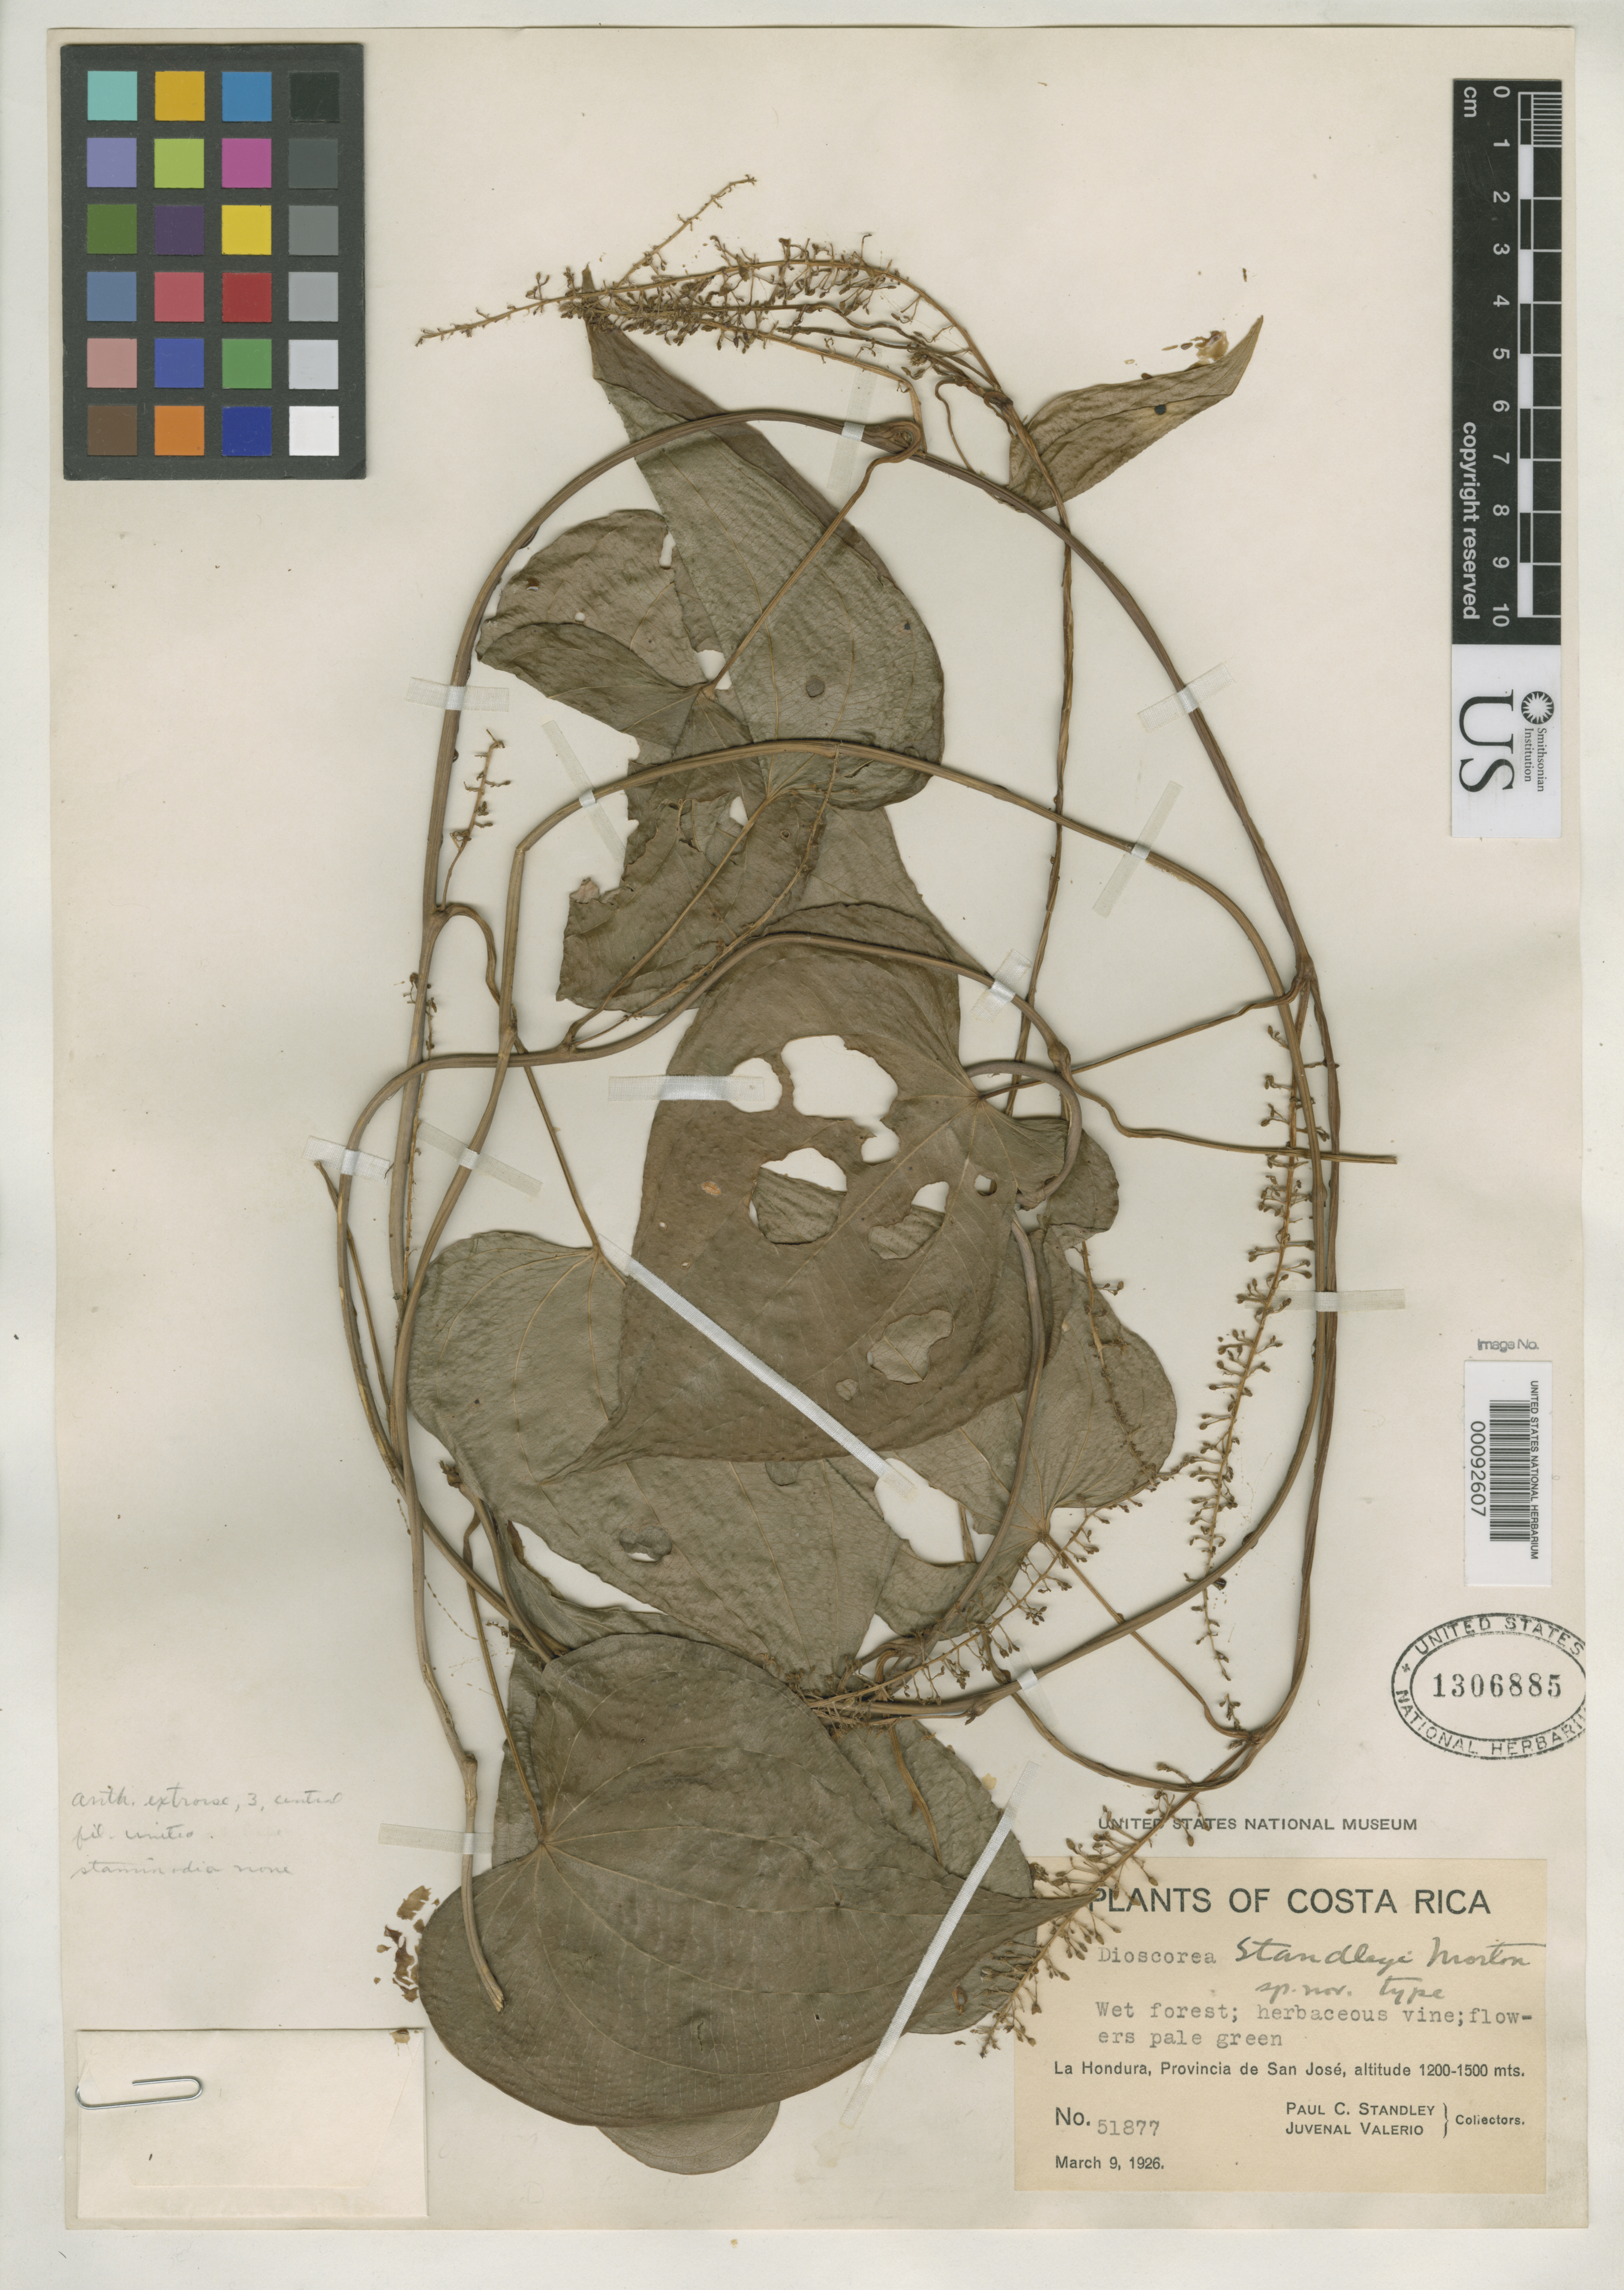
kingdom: Plantae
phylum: Tracheophyta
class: Liliopsida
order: Dioscoreales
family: Dioscoreaceae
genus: Dioscorea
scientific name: Dioscorea standleyi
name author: C.V. Morton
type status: Holotype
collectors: P. C. Standley & J. Valerio R.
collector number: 51877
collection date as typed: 09 Mar 1926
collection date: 1926-03-09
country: Costa Rica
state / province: San José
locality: La Hondura.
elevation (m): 1200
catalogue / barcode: US 1306885